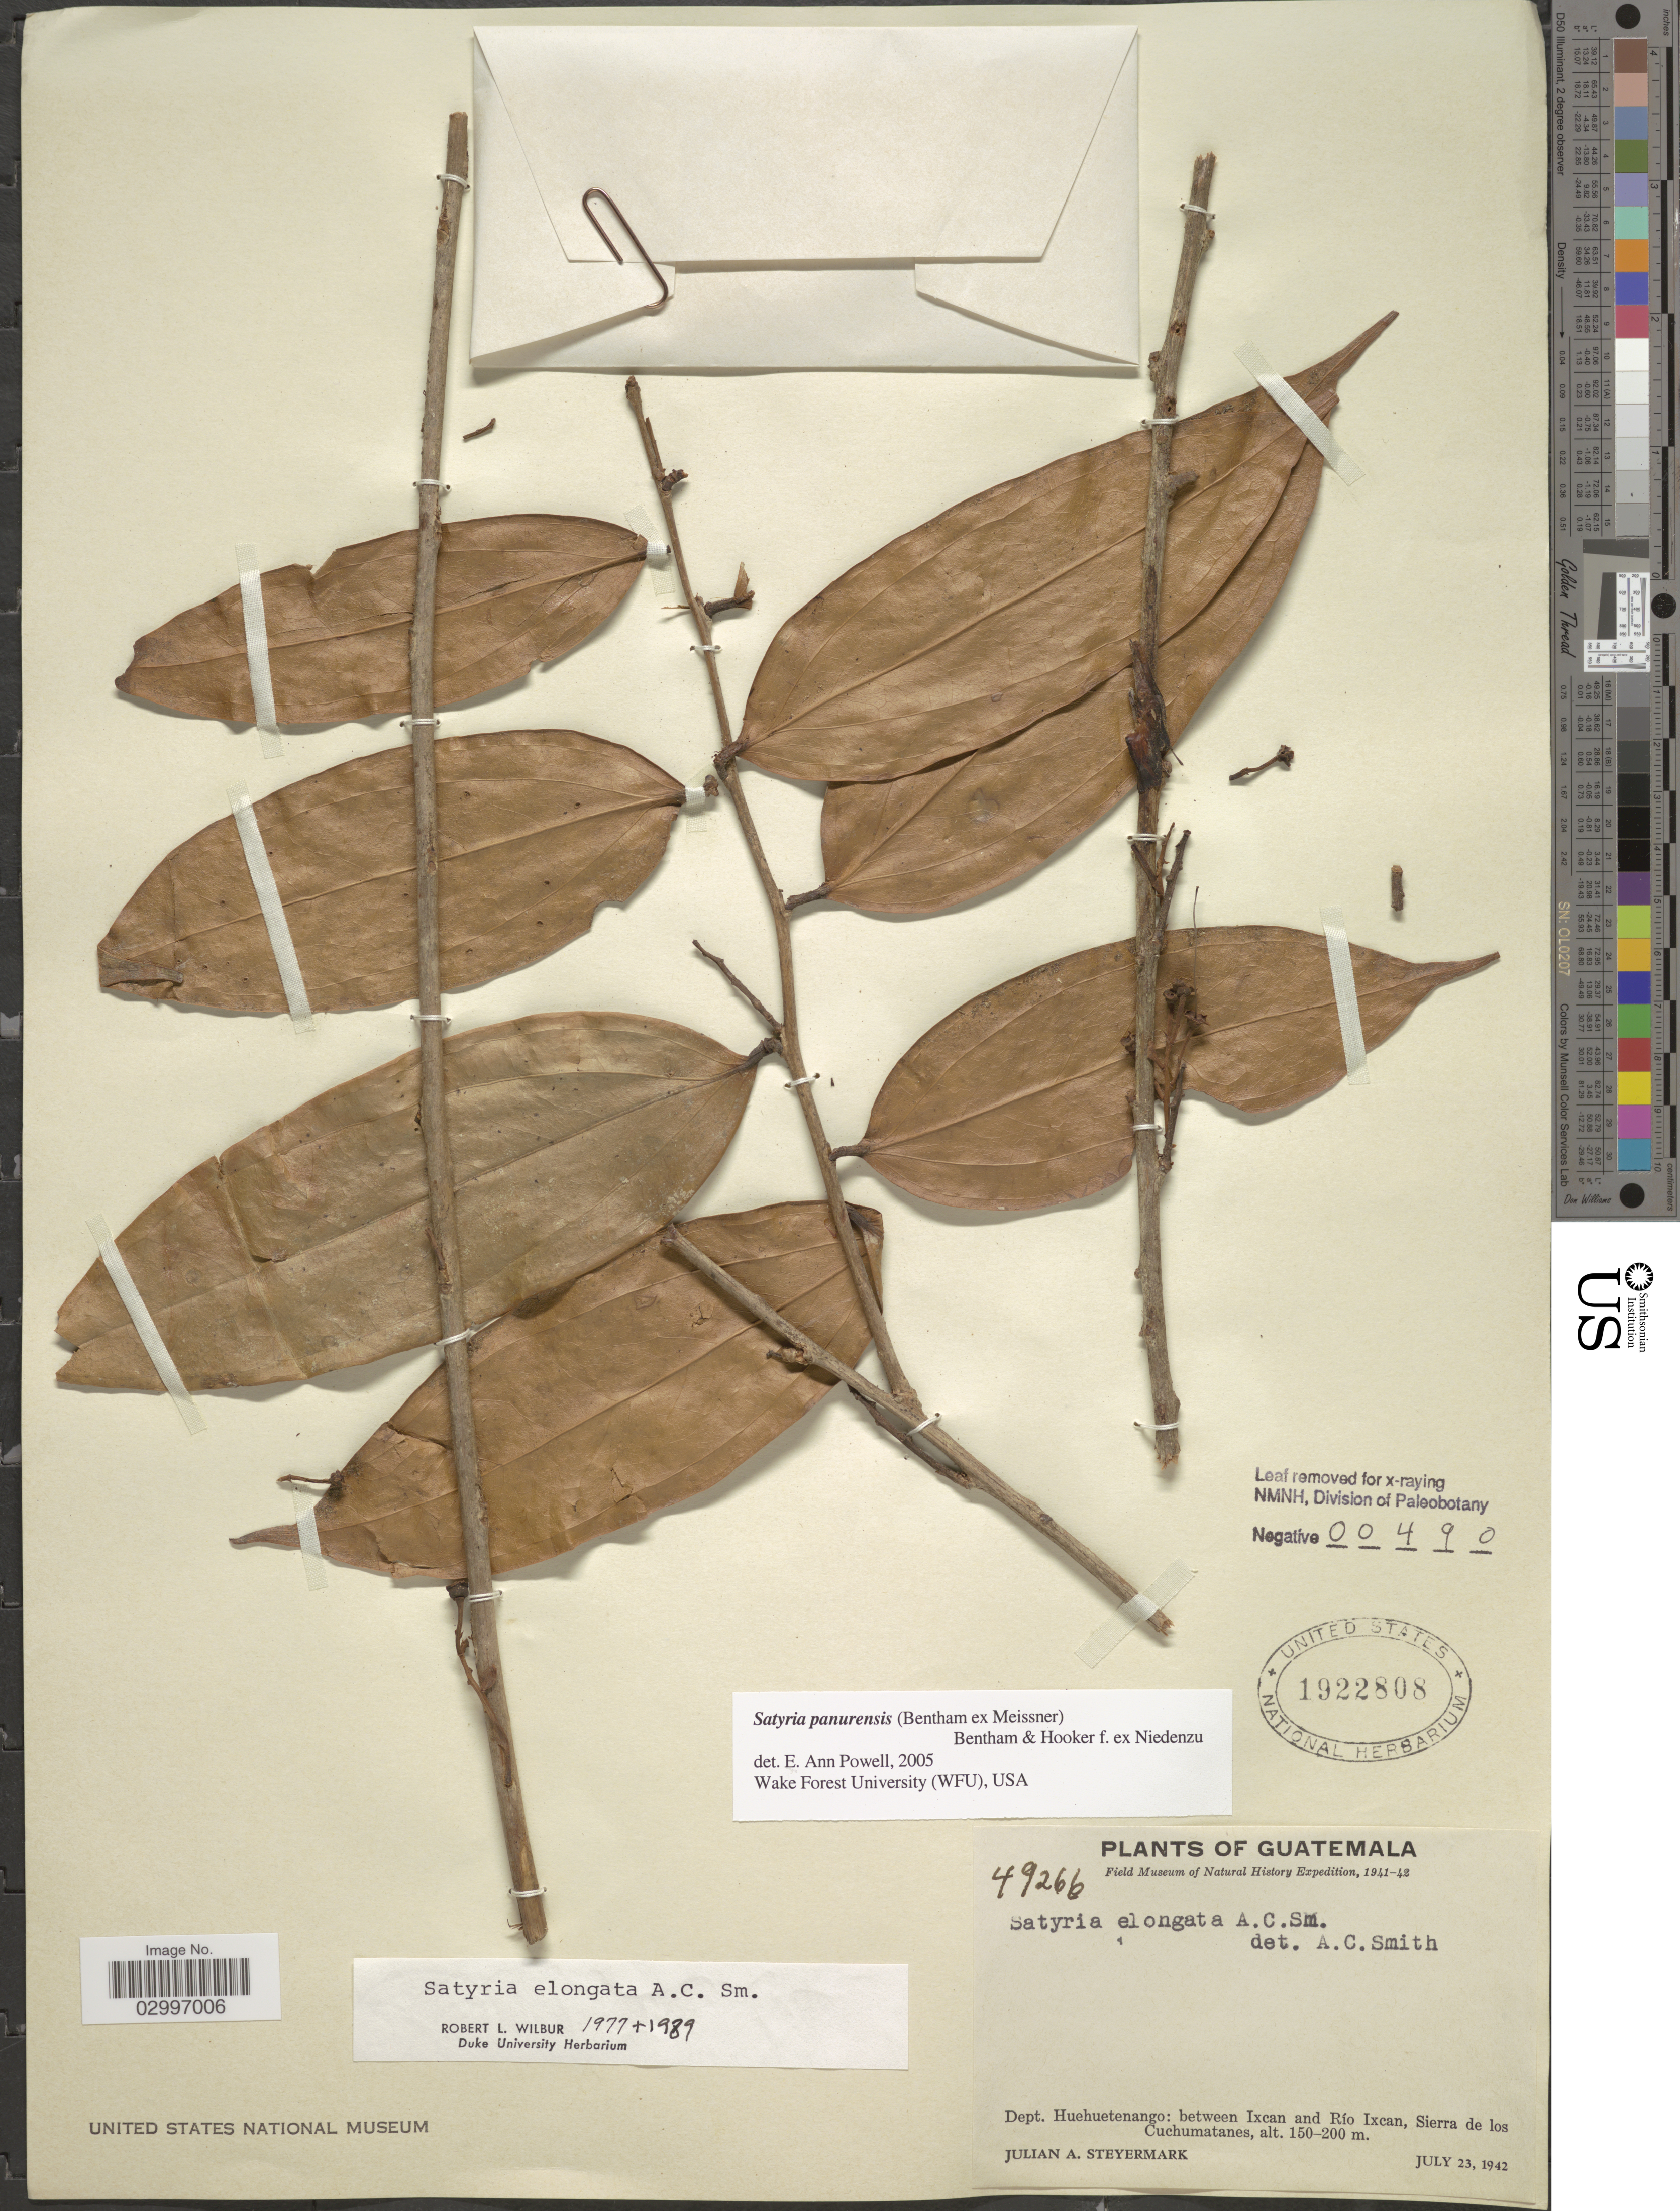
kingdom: Plantae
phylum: Tracheophyta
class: Magnoliopsida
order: Ericales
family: Ericaceae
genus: Satyria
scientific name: Satyria panurensis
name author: (Benth. ex Meisn.) Benth. & Hook. f. ex Nied.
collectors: J. Steyermark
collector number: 49266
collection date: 1942-07-23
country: Guatemala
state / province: Huehuetenango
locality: Dept. Huehuetenango: between Ixcan and Río Ixcan, Sierra de los Cuchumatanes.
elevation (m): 150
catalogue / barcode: US 1922808